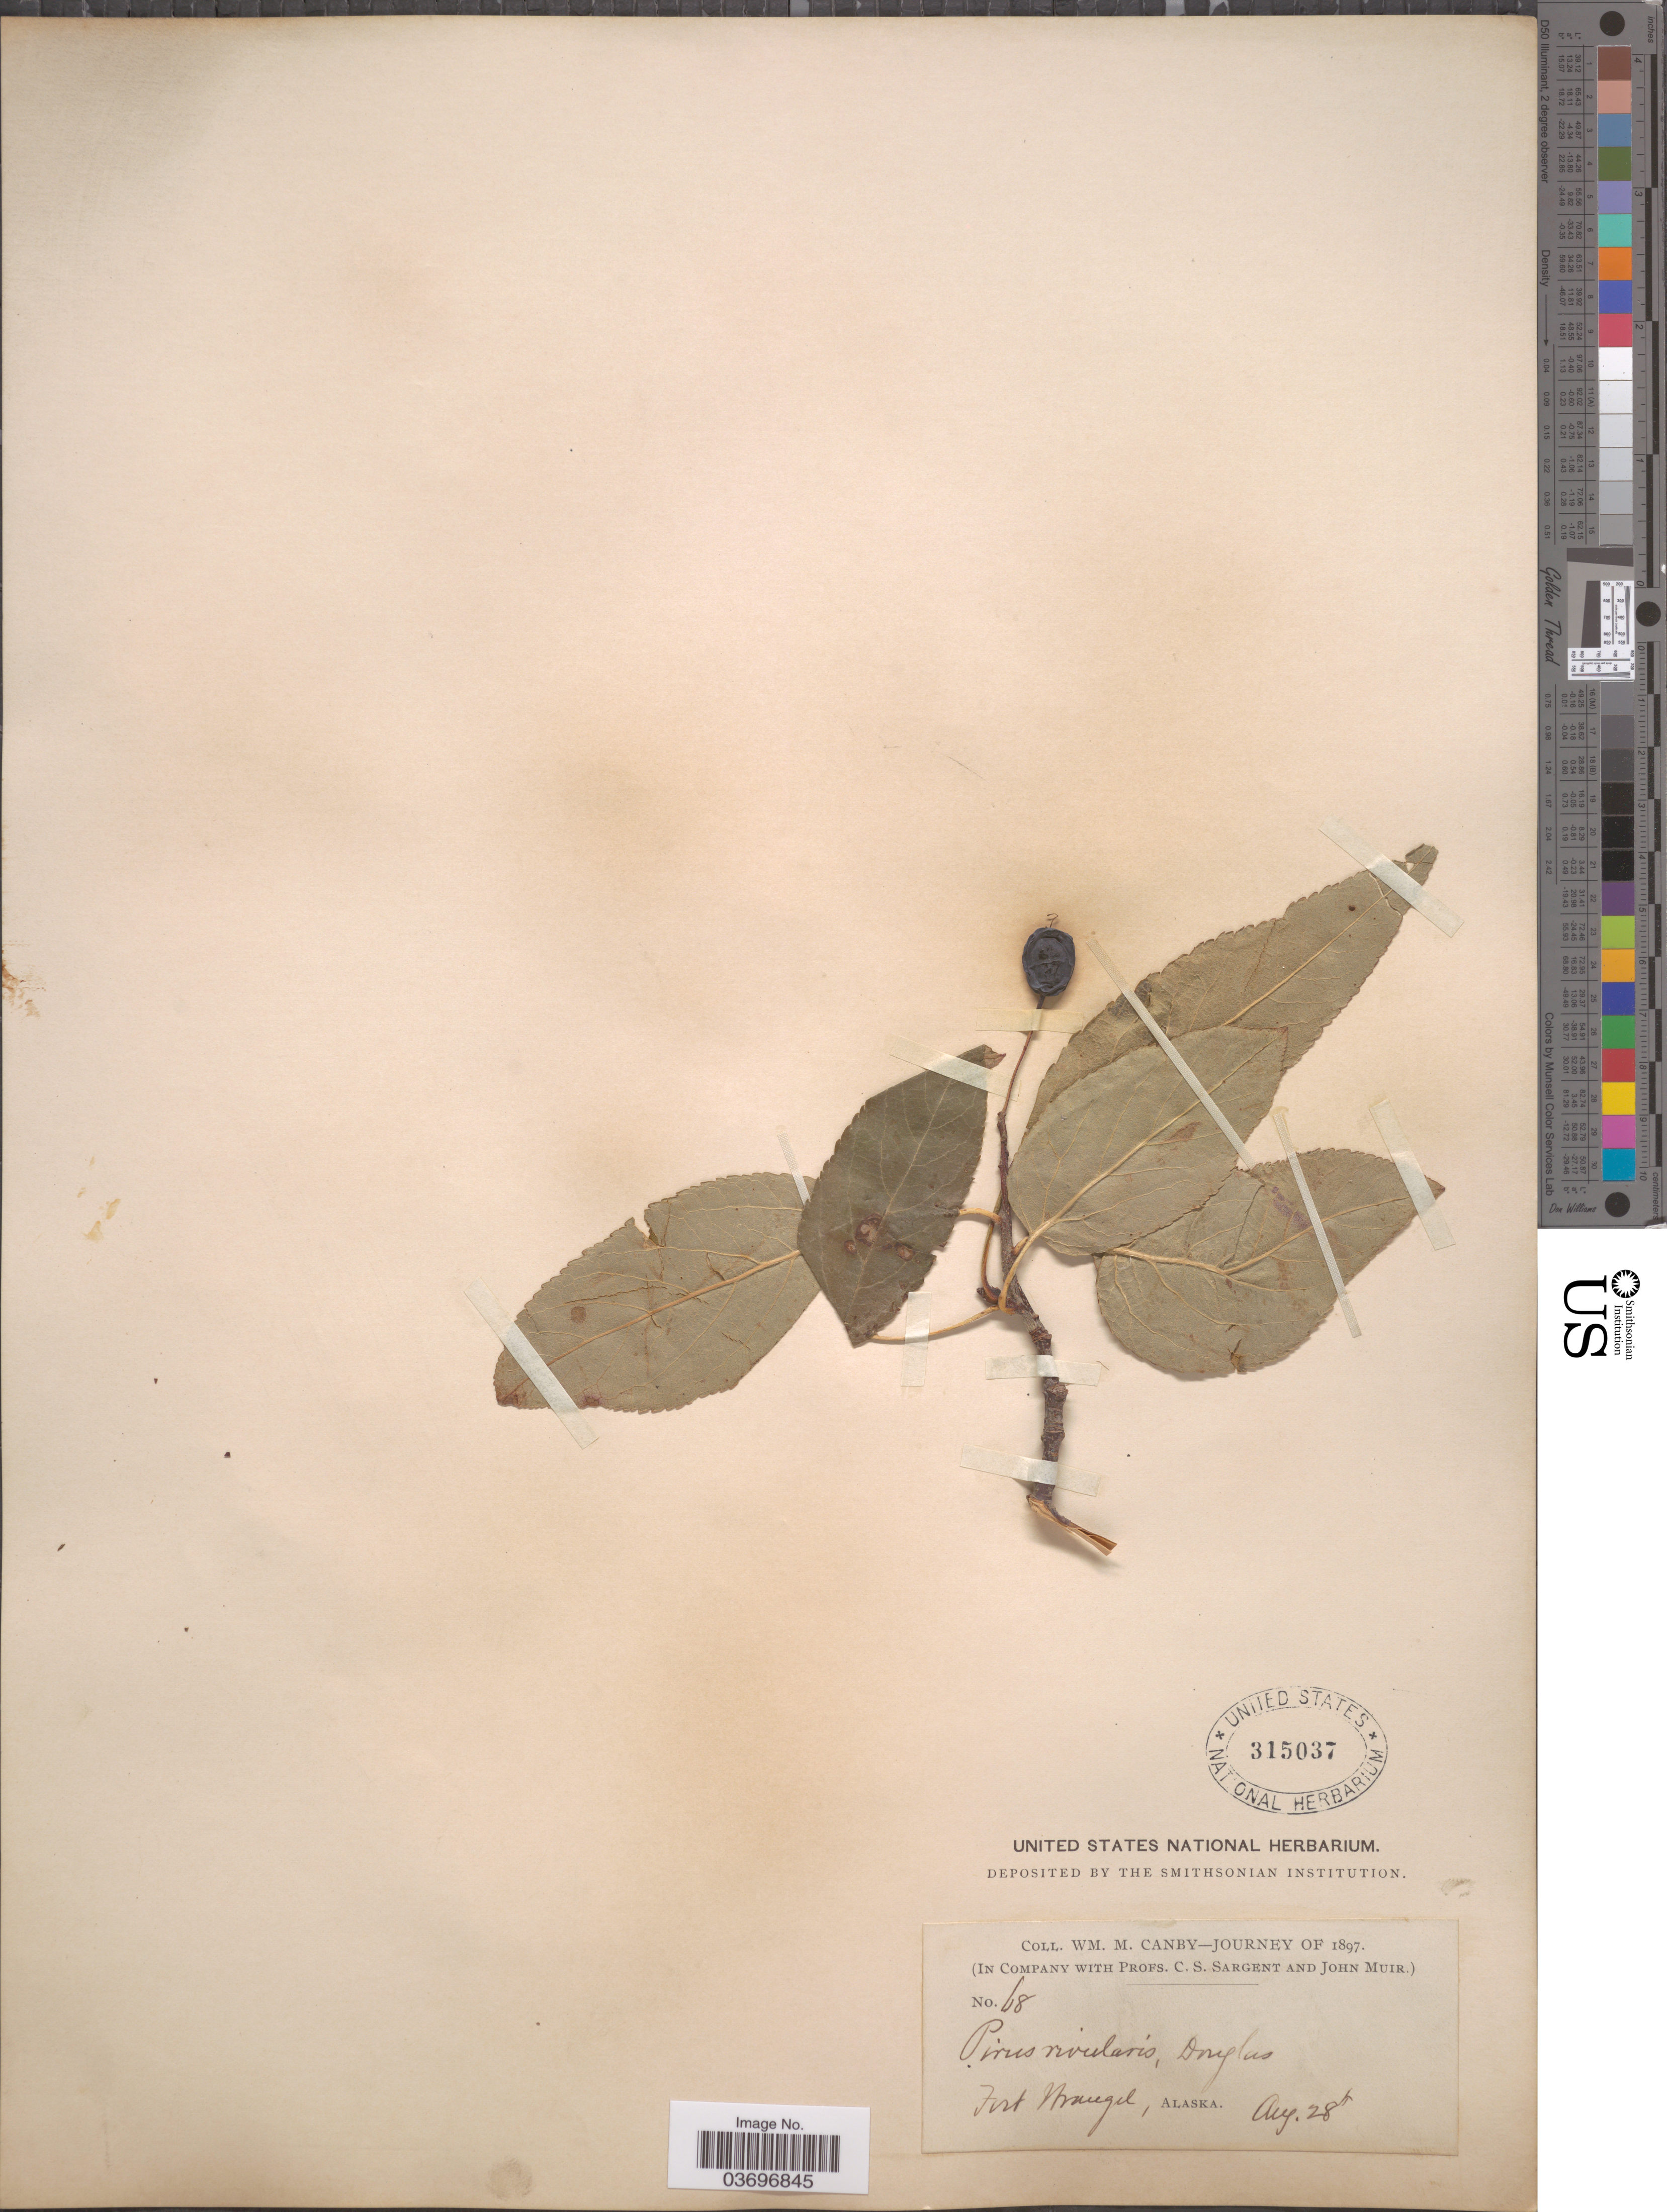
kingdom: Plantae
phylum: Tracheophyta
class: Magnoliopsida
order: Rosales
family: Rosaceae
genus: Malus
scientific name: Malus fusca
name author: (Raf.) C.K. Schneid.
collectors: W. M. Canby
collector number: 68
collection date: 1897-08-28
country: United States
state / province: Alaska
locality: Fort Wrangell.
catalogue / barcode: US 315037